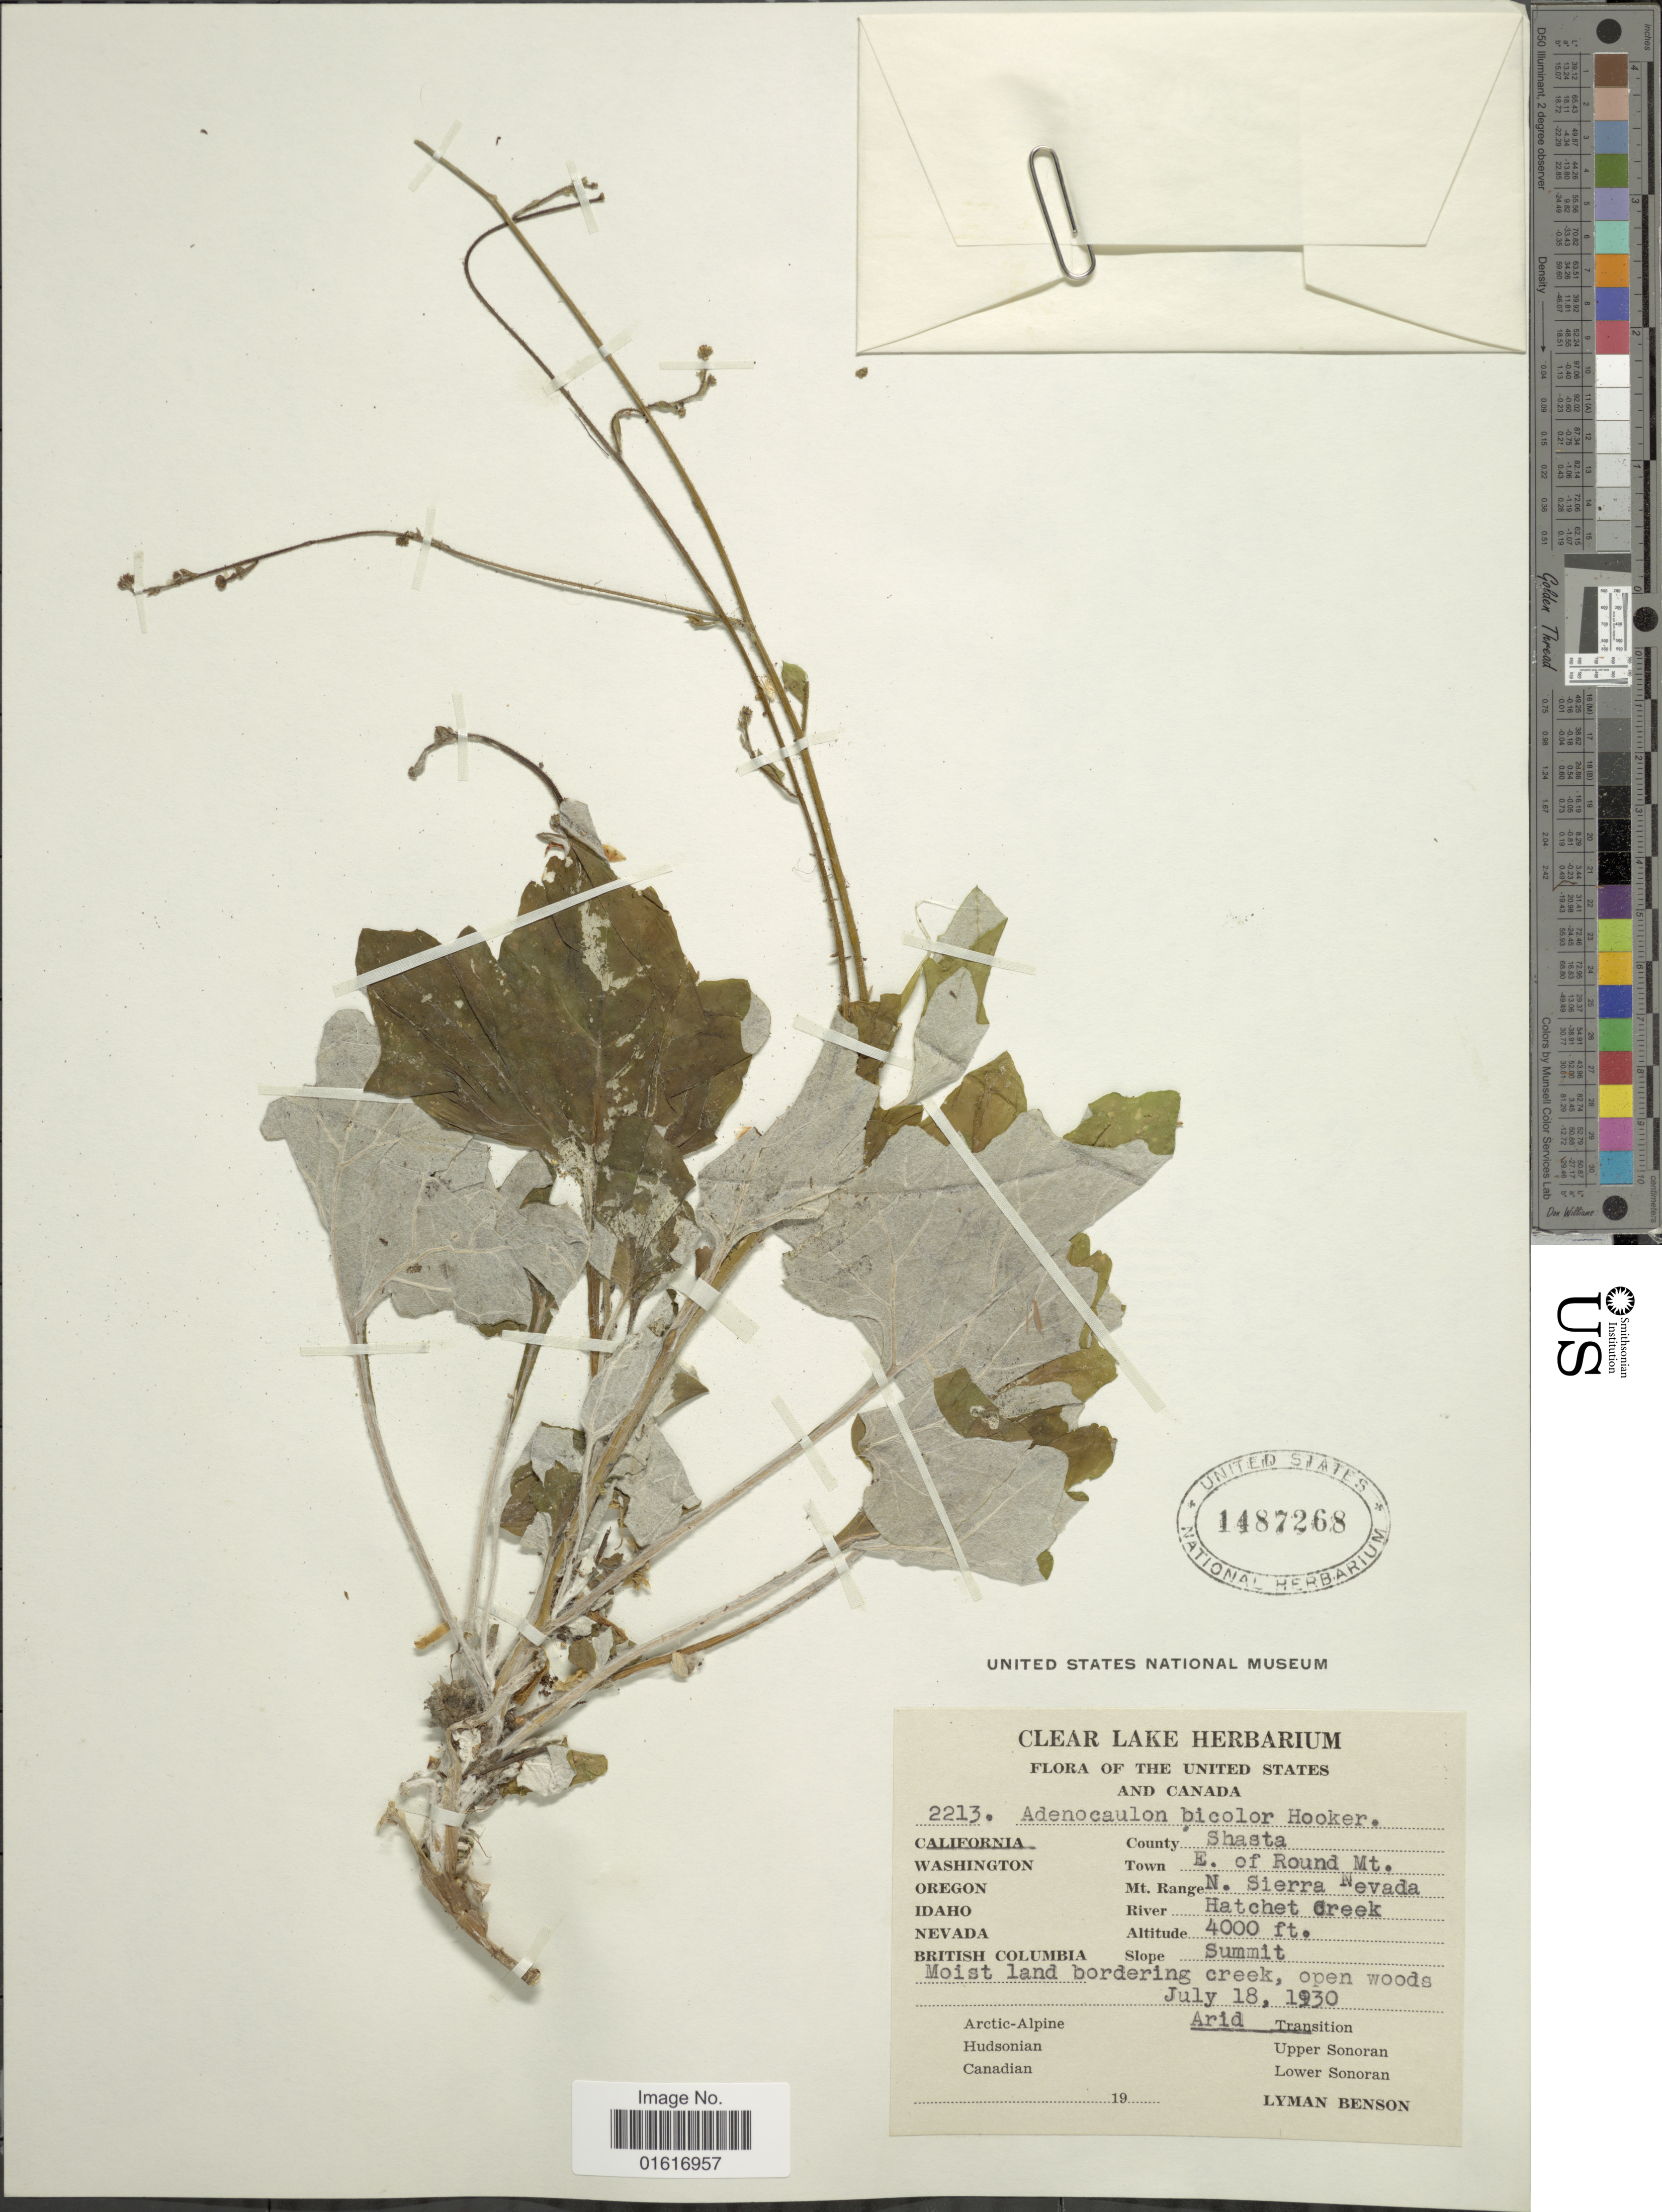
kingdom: Plantae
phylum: Tracheophyta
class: Magnoliopsida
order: Asterales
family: Asteraceae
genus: Adenocaulon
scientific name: Adenocaulon bicolor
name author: Hook.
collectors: L. D. Benson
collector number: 2213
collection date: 1930-07-18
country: United States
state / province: California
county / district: Shasta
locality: County Shasta, E of Round Mt., N. Sierra Nevada, Hatchet Creek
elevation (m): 1219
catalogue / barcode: US 1487268